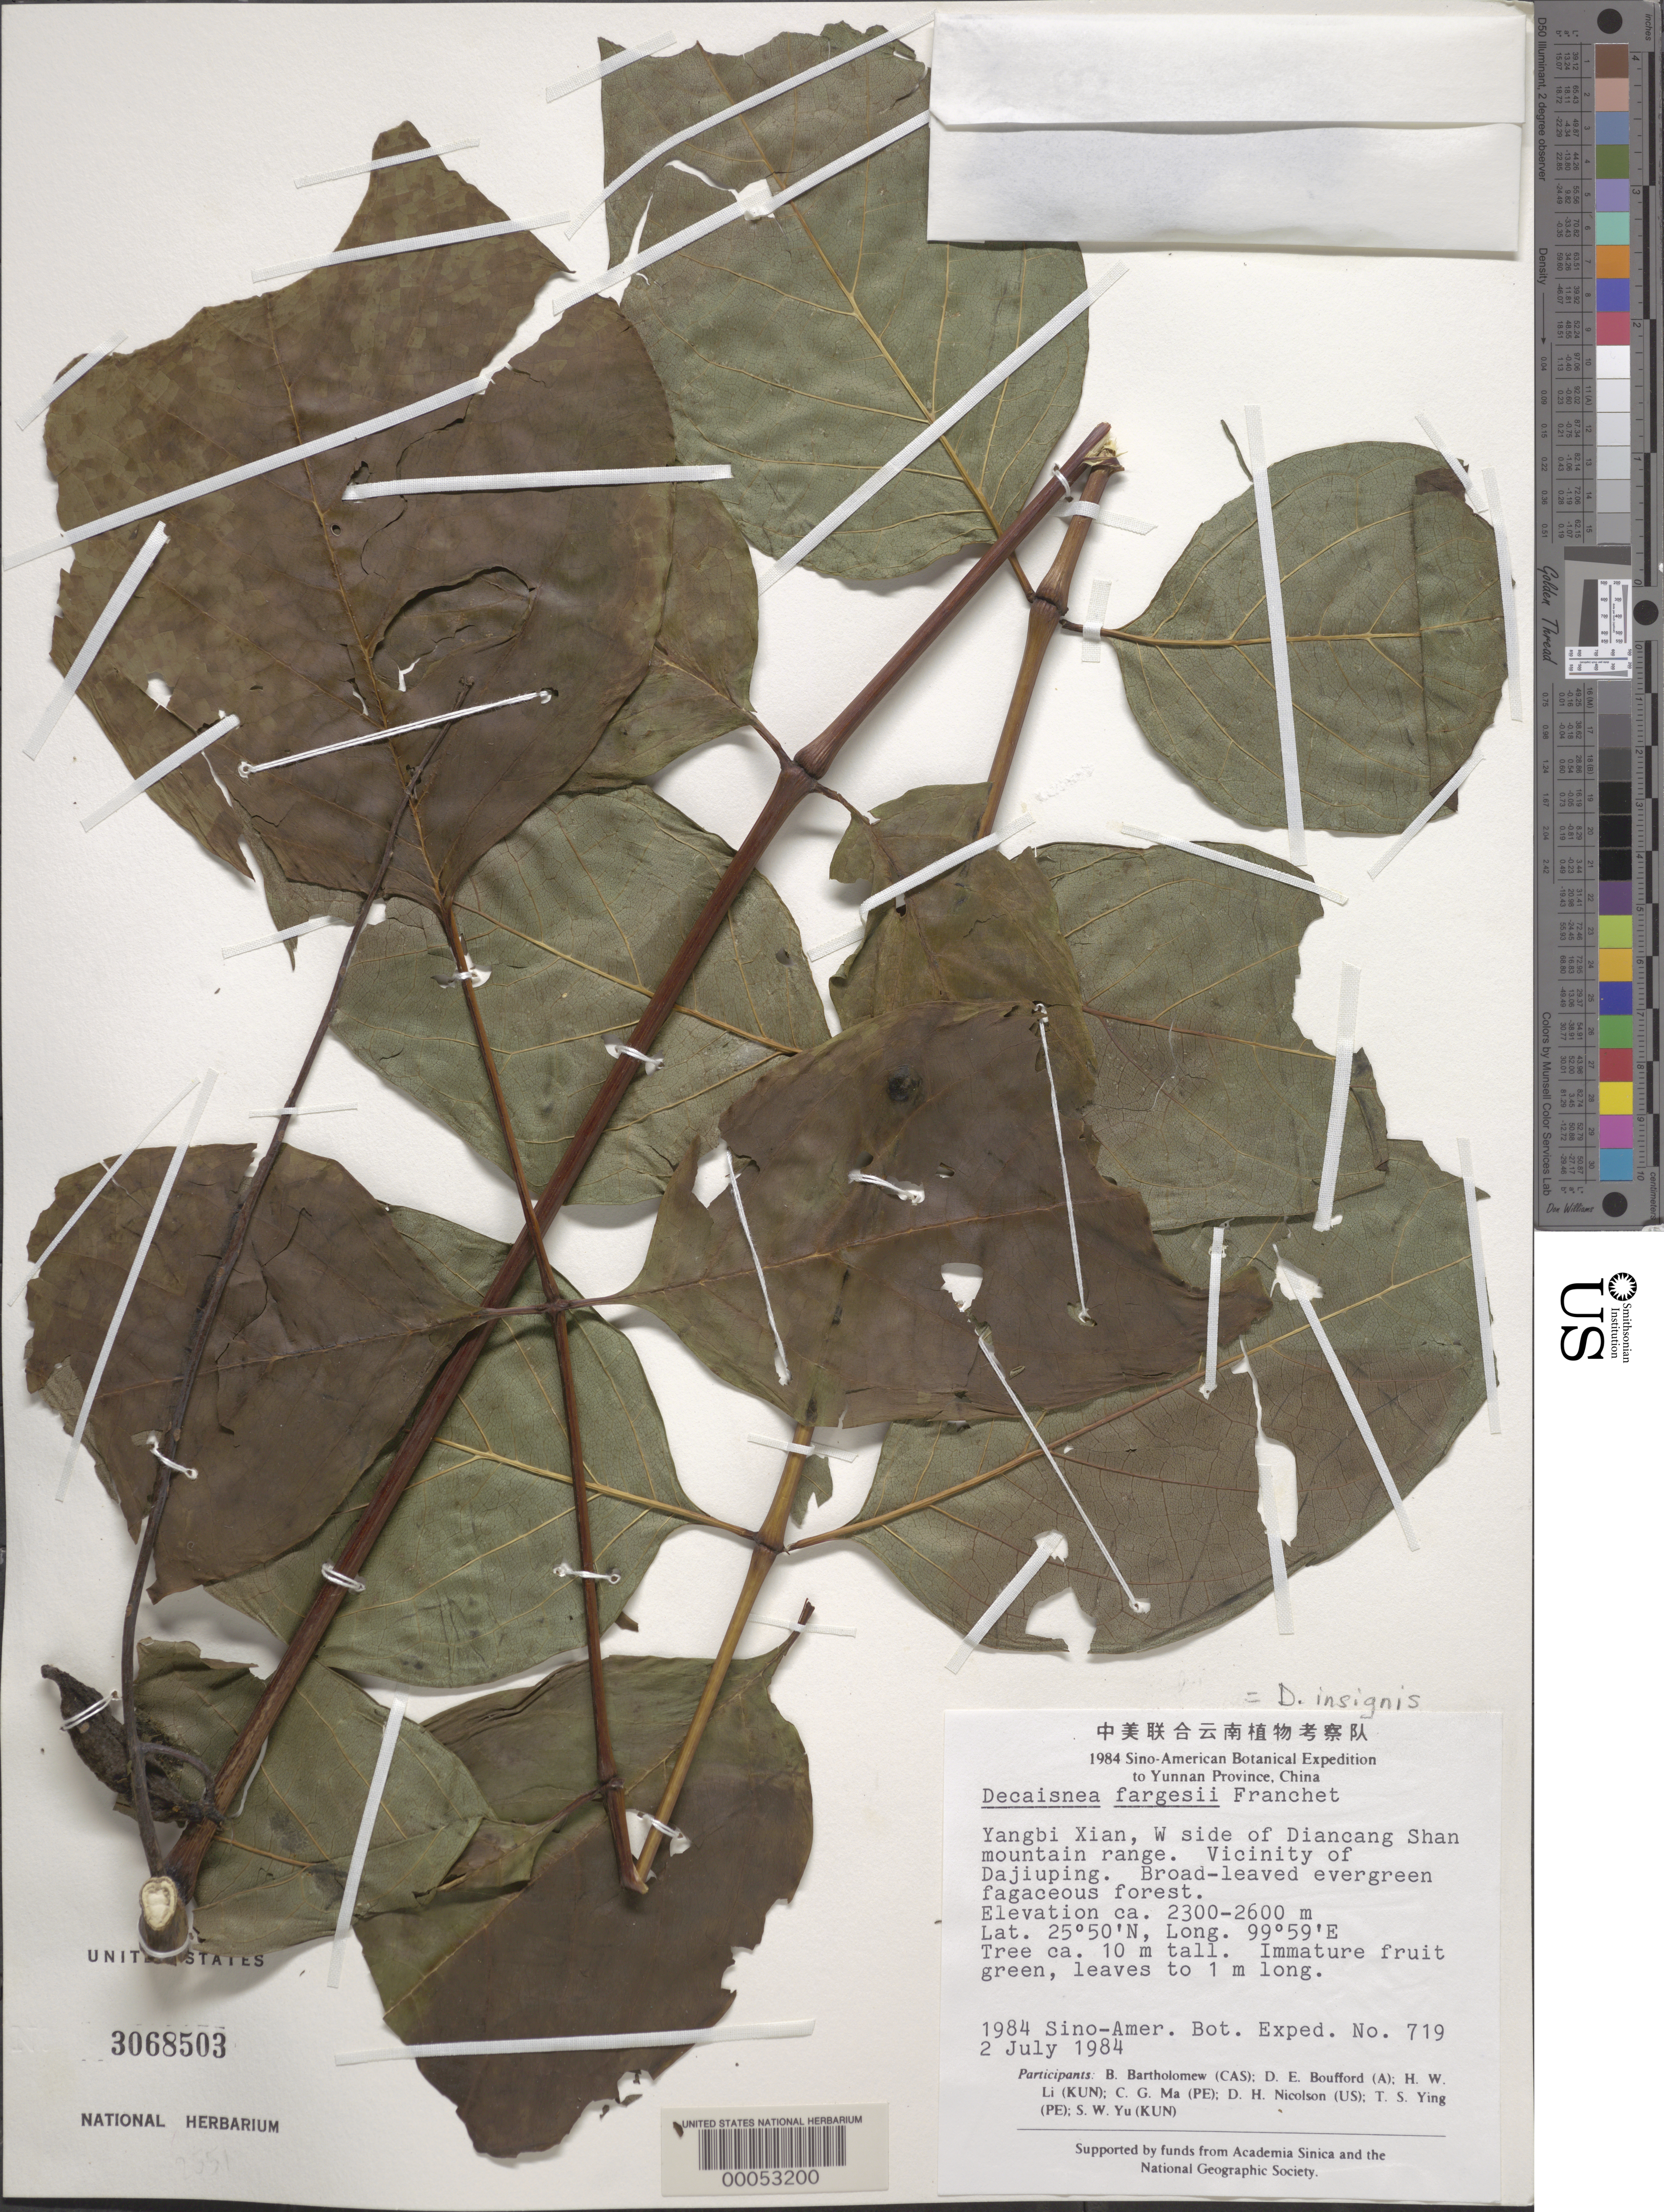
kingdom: Plantae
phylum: Tracheophyta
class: Magnoliopsida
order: Ranunculales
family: Lardizabalaceae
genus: Decaisnea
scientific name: Decaisnea insignis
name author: (Griff.) Hook. f. & Thomson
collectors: B. M. Bartholomew, D. E. Boufford, H. W. Li, C. Ma, D. H. Nicolson, T. Ying & S. Yu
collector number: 719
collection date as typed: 02 Jul 1984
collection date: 1984-07-02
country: China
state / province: Yunnan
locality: Yangbi Xian, W side of Diancang Shan mountain range. Vicinity of Dajiuping.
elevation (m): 2300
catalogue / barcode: US 3068503